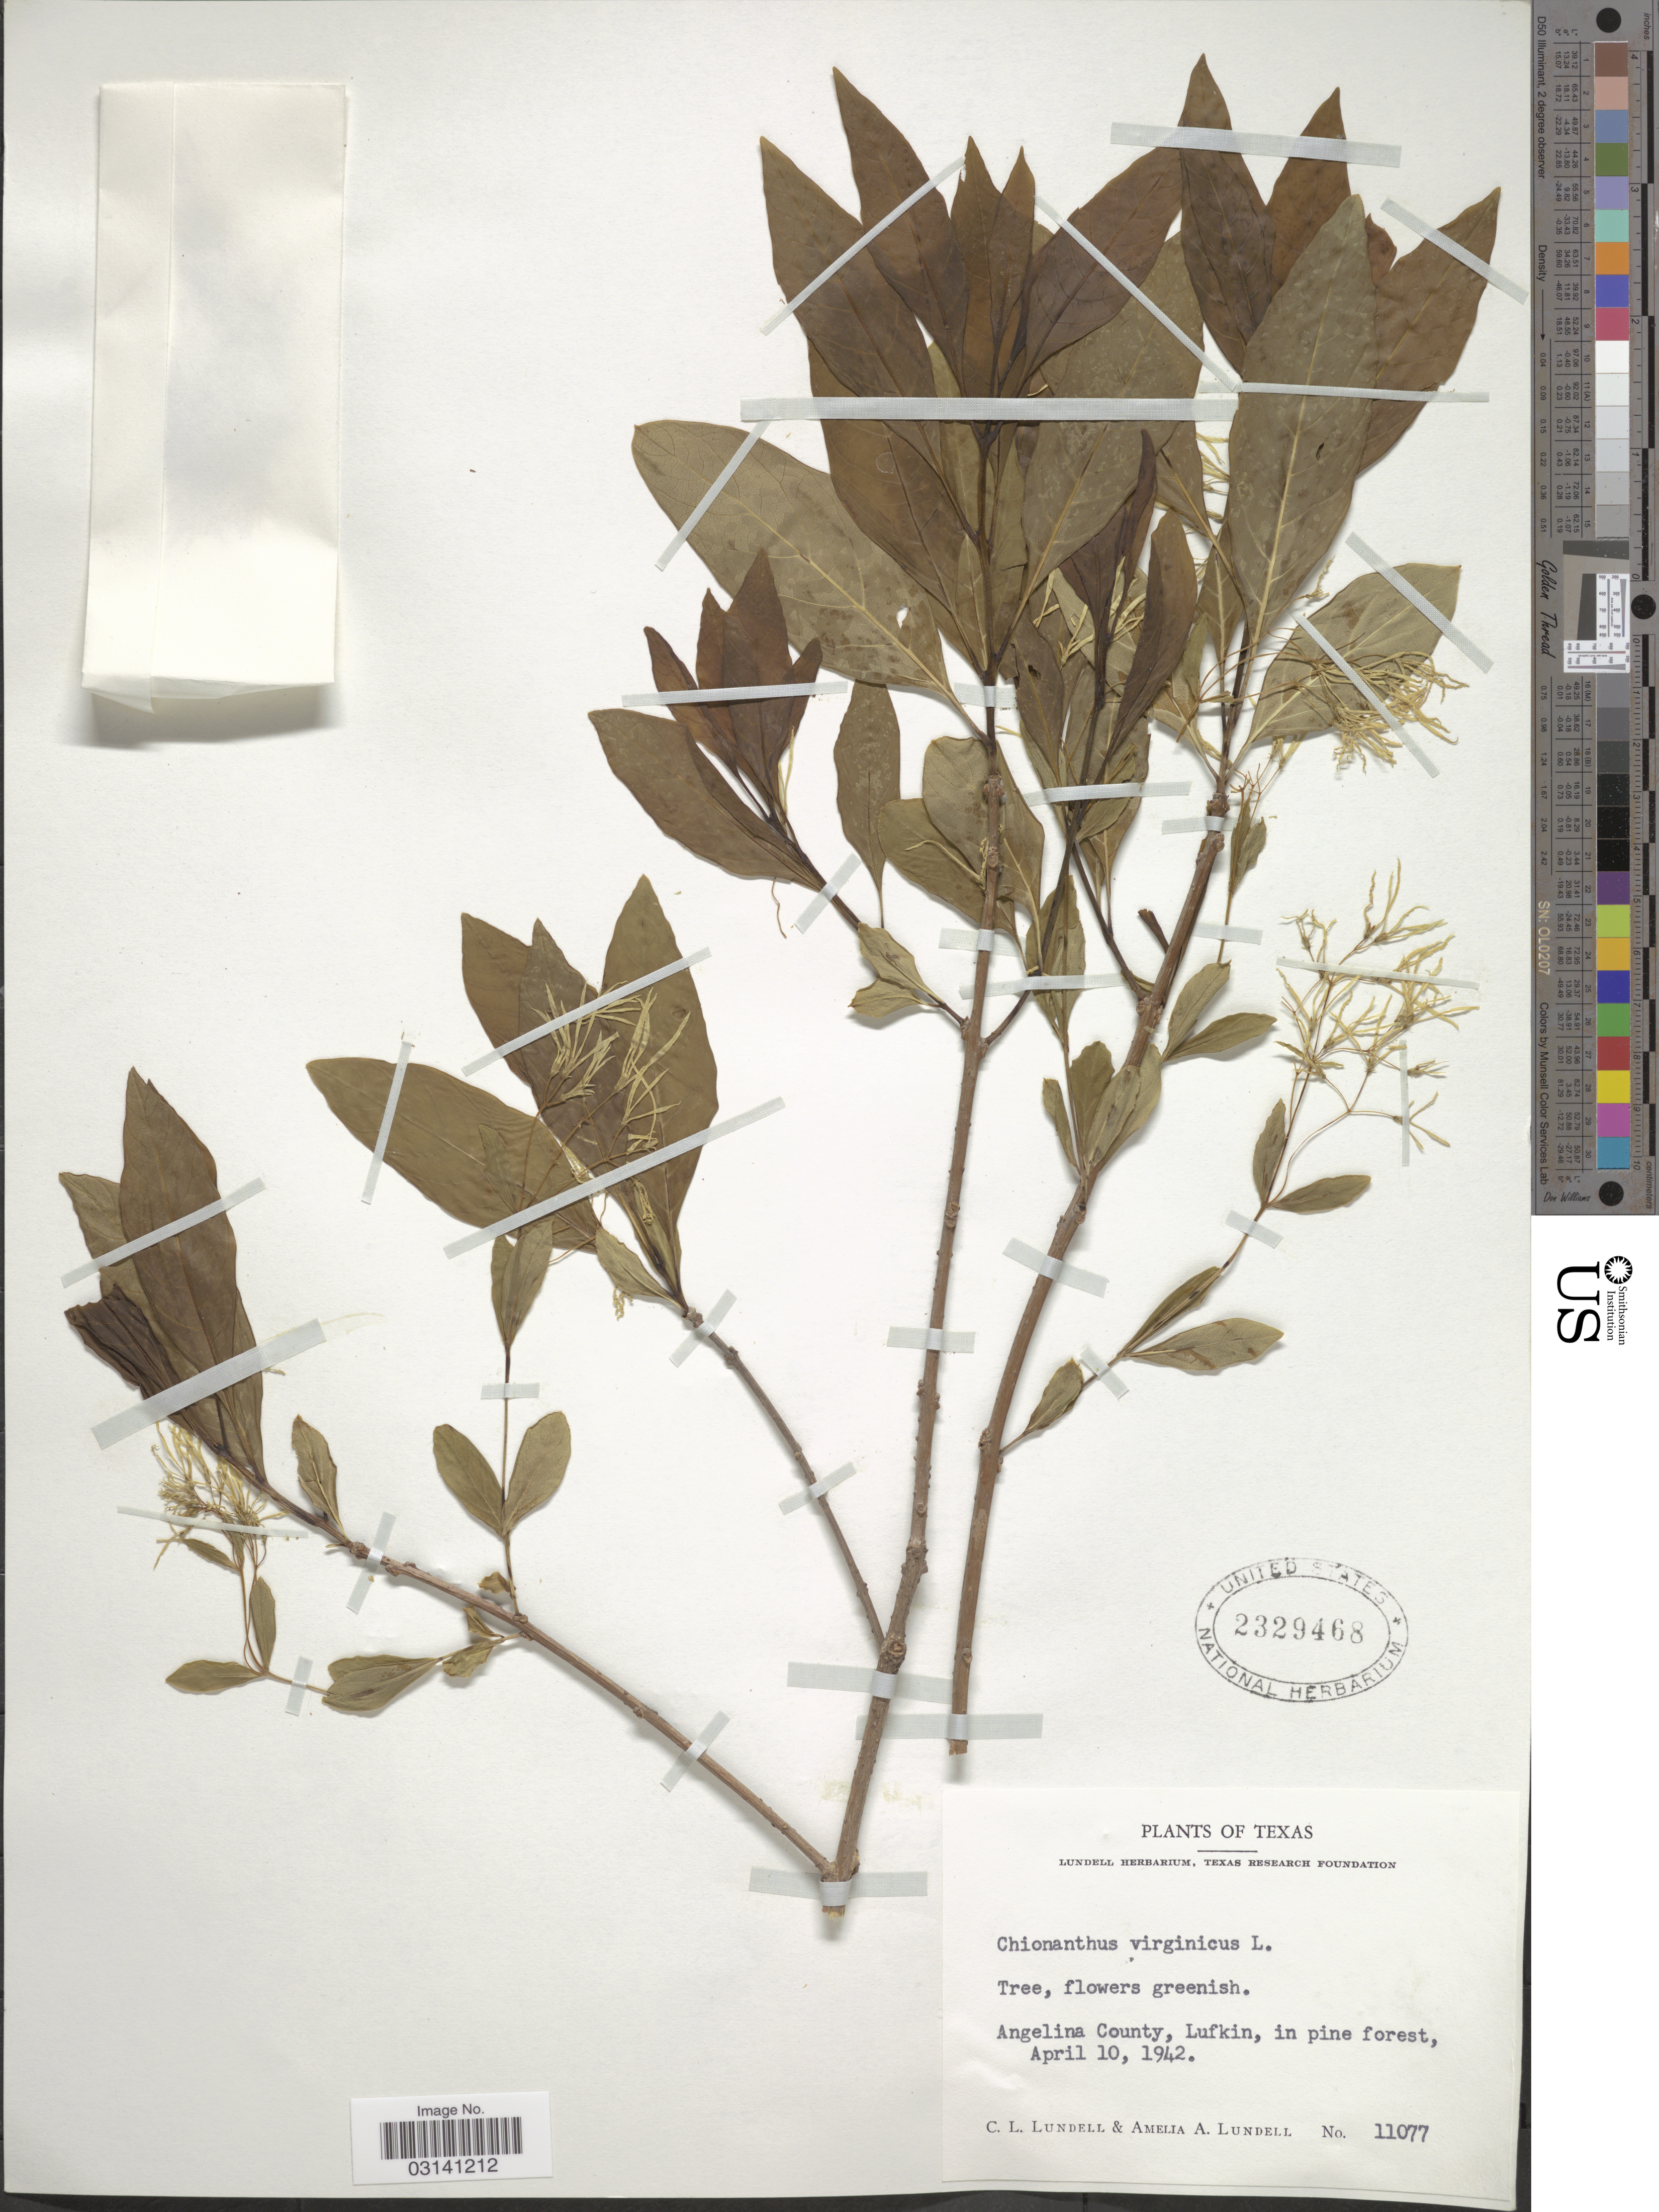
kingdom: Plantae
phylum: Tracheophyta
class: Magnoliopsida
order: Lamiales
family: Oleaceae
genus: Chionanthus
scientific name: Chionanthus virginicus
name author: L.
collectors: C. L. Lundell & A. A. Lundell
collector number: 11077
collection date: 1942-04-10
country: United States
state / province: Texas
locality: Angelina County, Lufkin, in pine forest.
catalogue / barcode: US 2329468